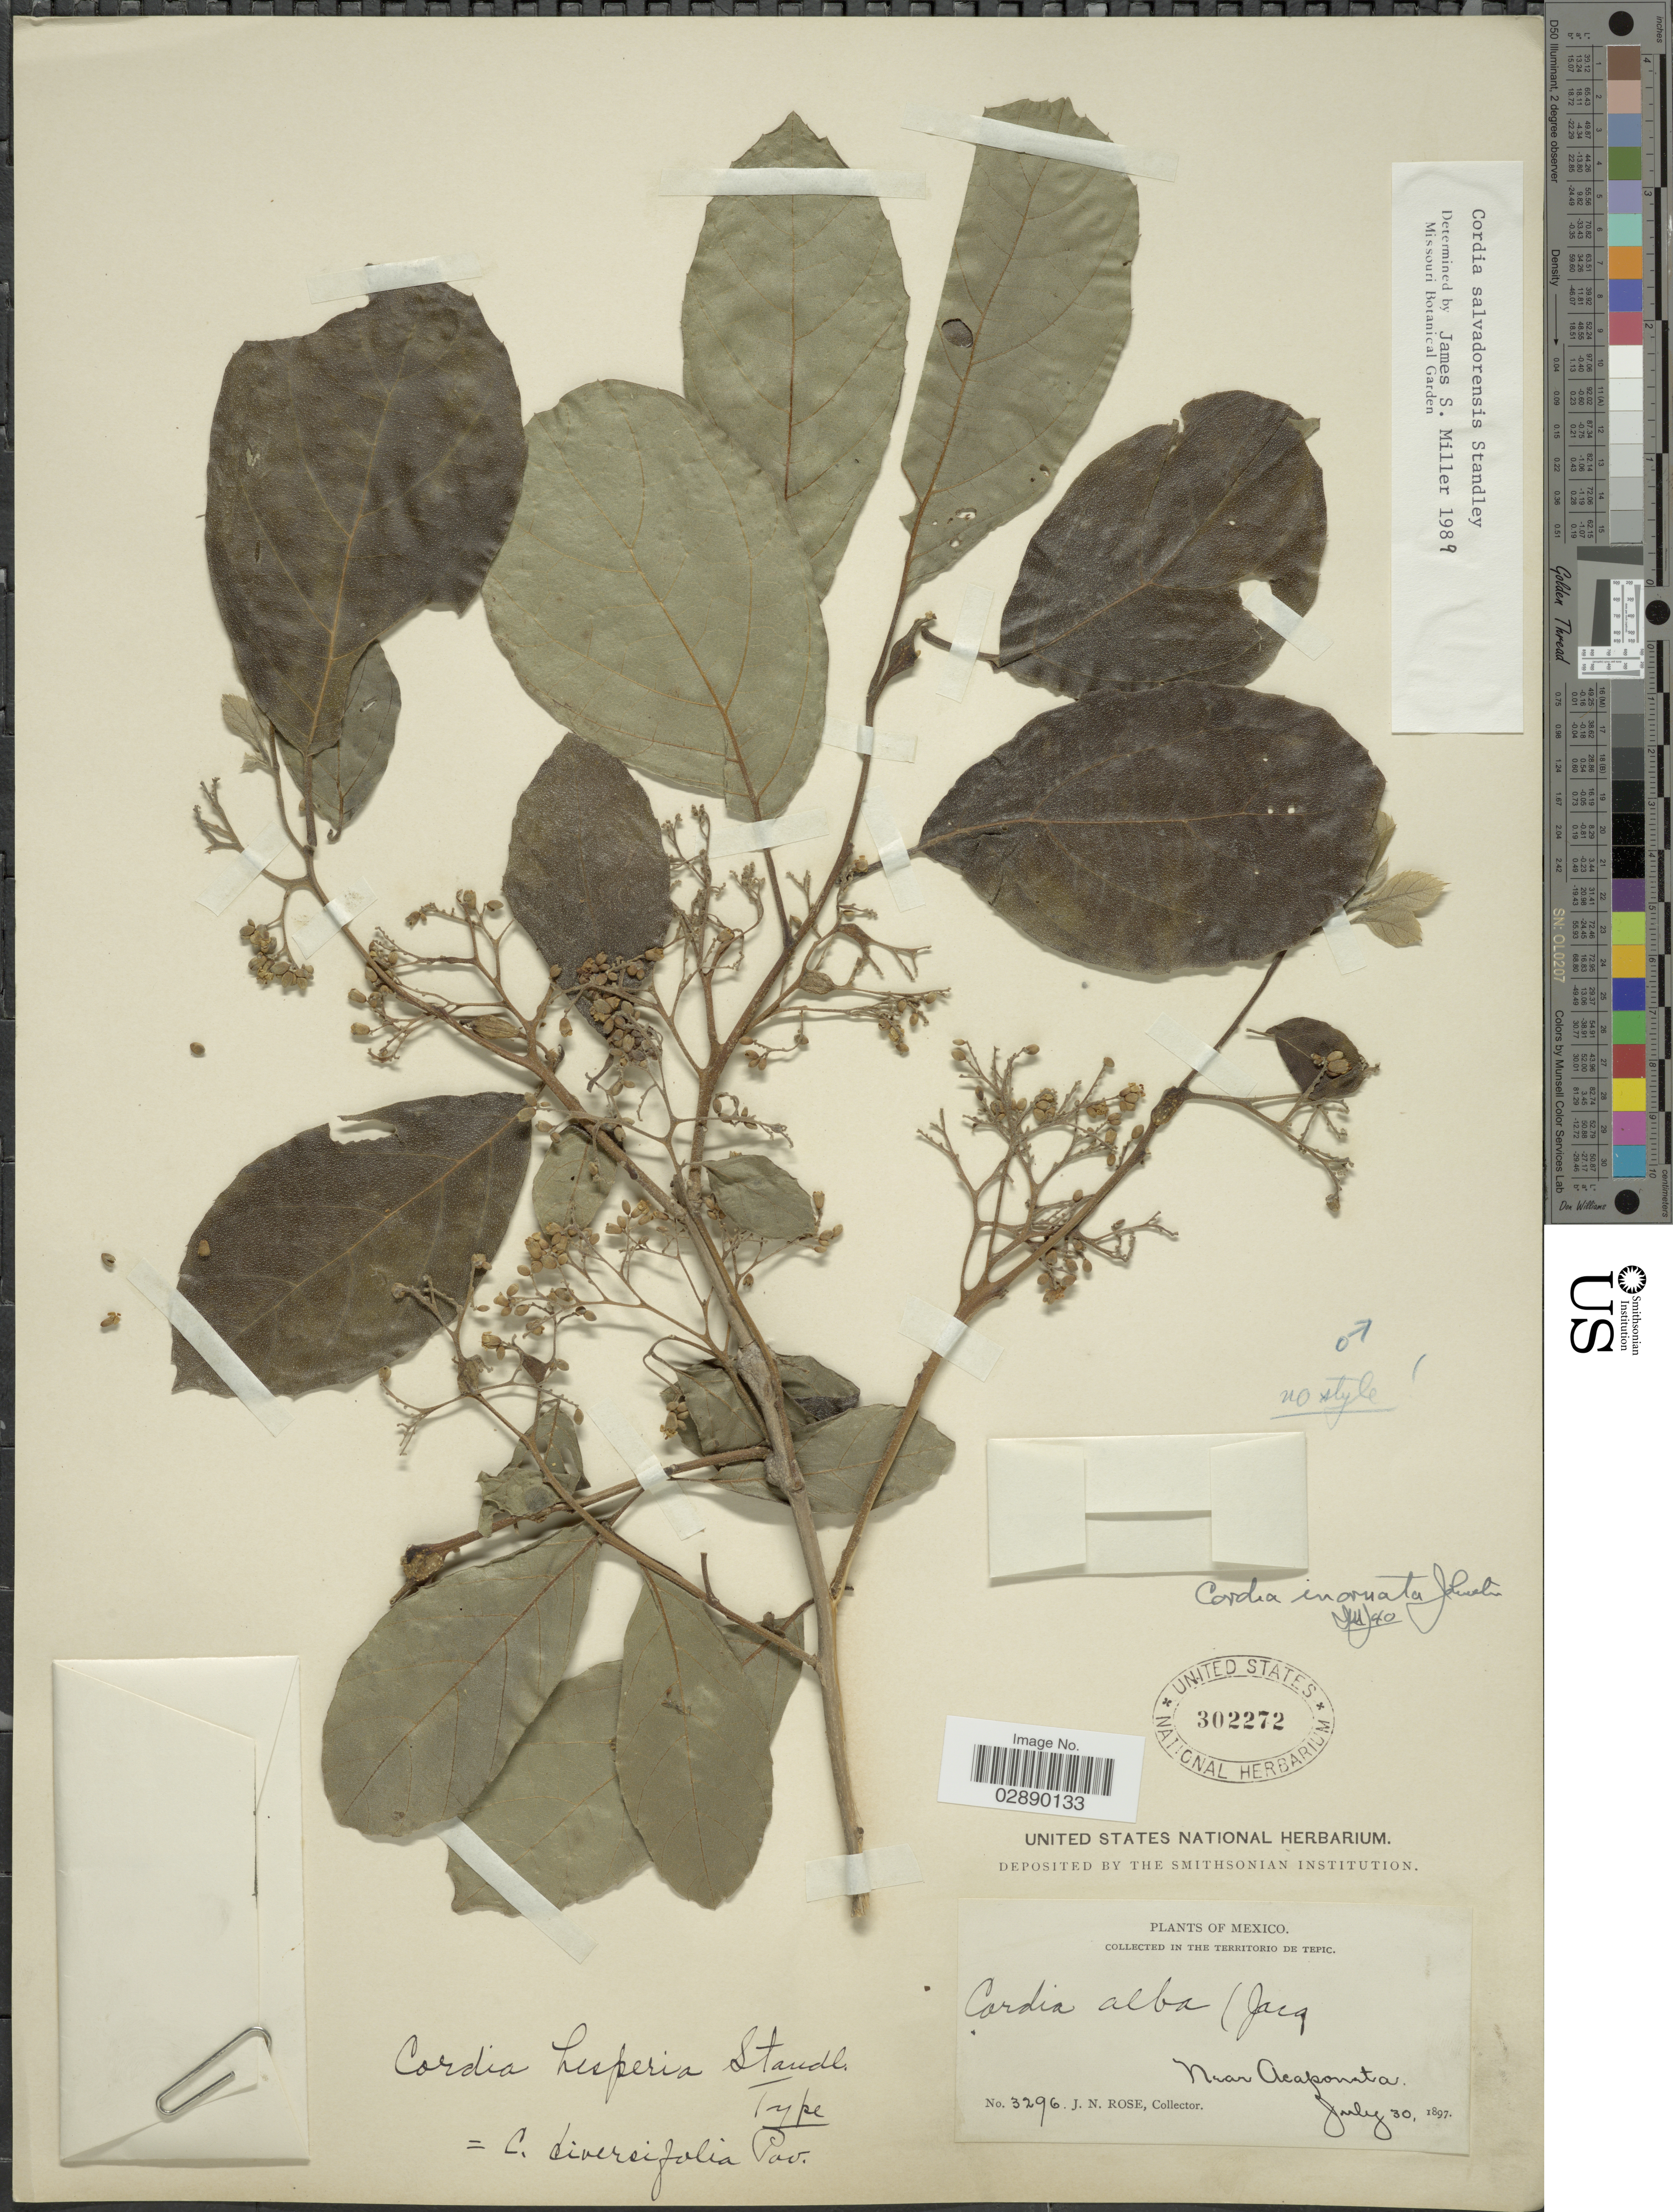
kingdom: Plantae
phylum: Tracheophyta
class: Magnoliopsida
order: Boraginales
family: Cordiaceae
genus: Cordia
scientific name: Cordia salvadorensis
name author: Standl.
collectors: J. N. Rose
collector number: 3296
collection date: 1897-07-30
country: Mexico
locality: Collected in the territorio de Tepic. Near Acaponeta.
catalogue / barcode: US 302272